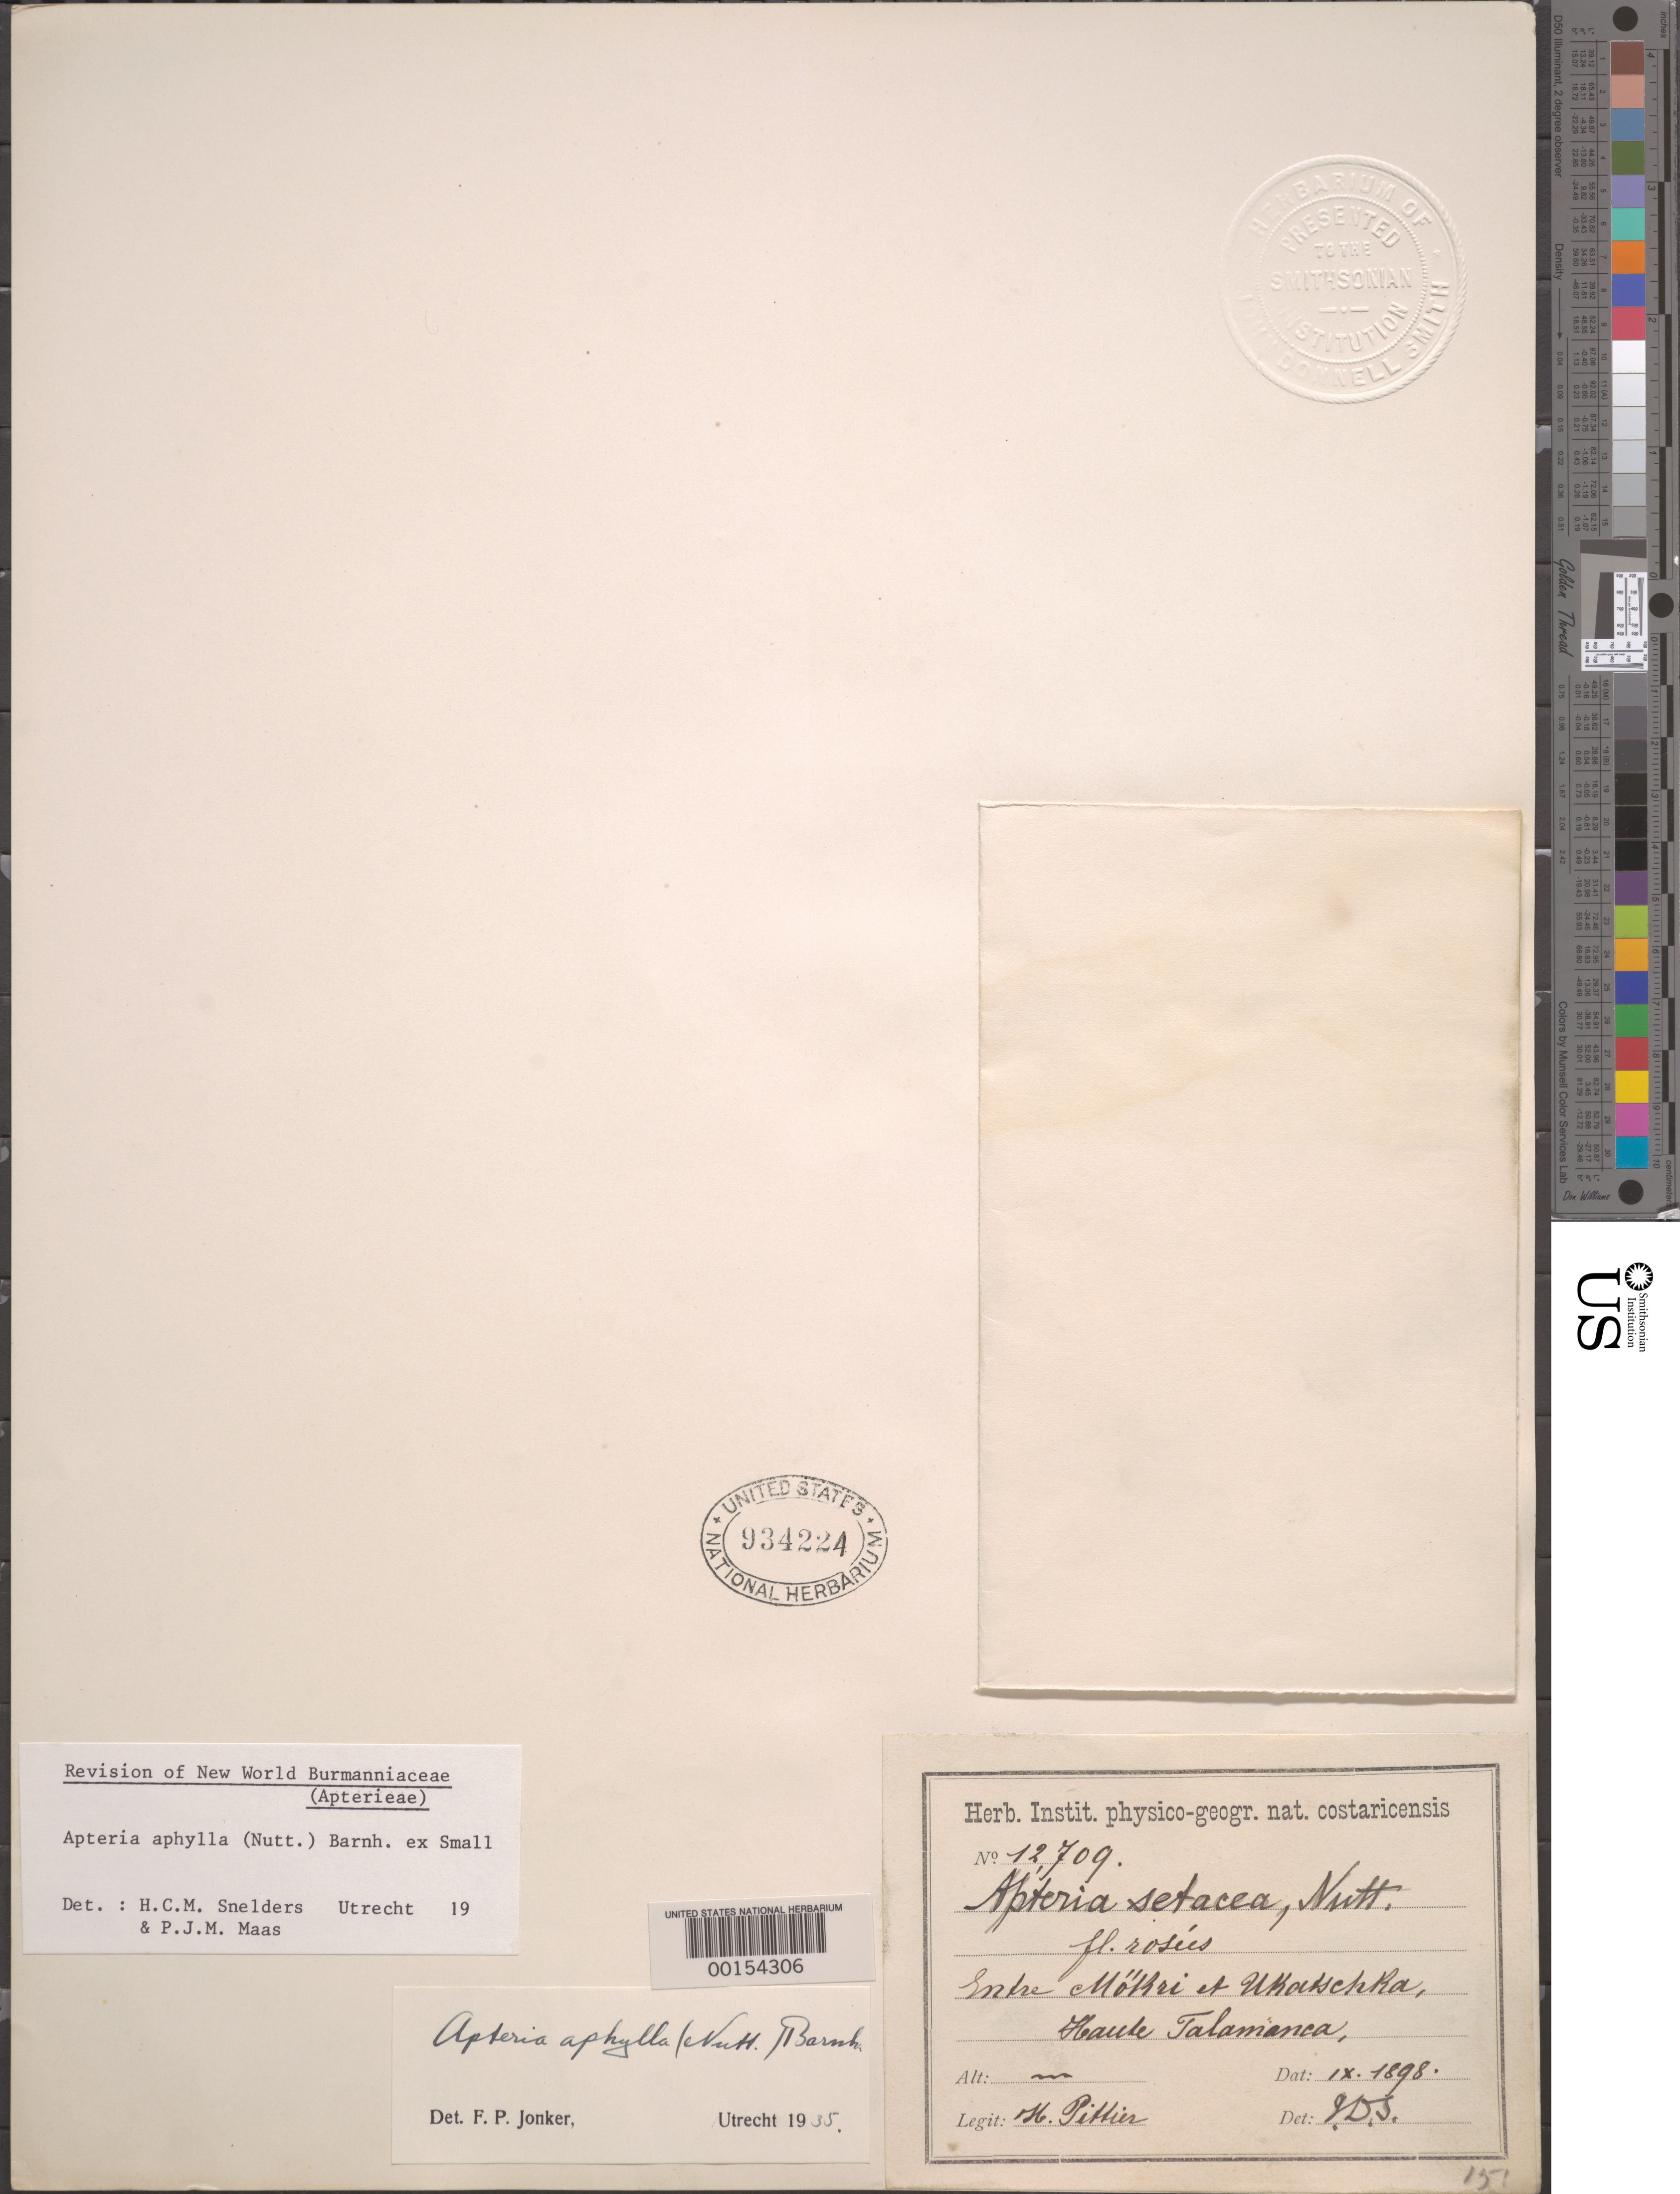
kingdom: Plantae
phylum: Tracheophyta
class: Liliopsida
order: Dioscoreales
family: Burmanniaceae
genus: Apteria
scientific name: Apteria aphylla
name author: (Nutt.) Barnhart ex Small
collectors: H. F. Pittier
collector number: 12709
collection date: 1898-09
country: Costa Rica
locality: Entre Mökri et Ukatschka, Haute Talamanca.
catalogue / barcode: US 934224